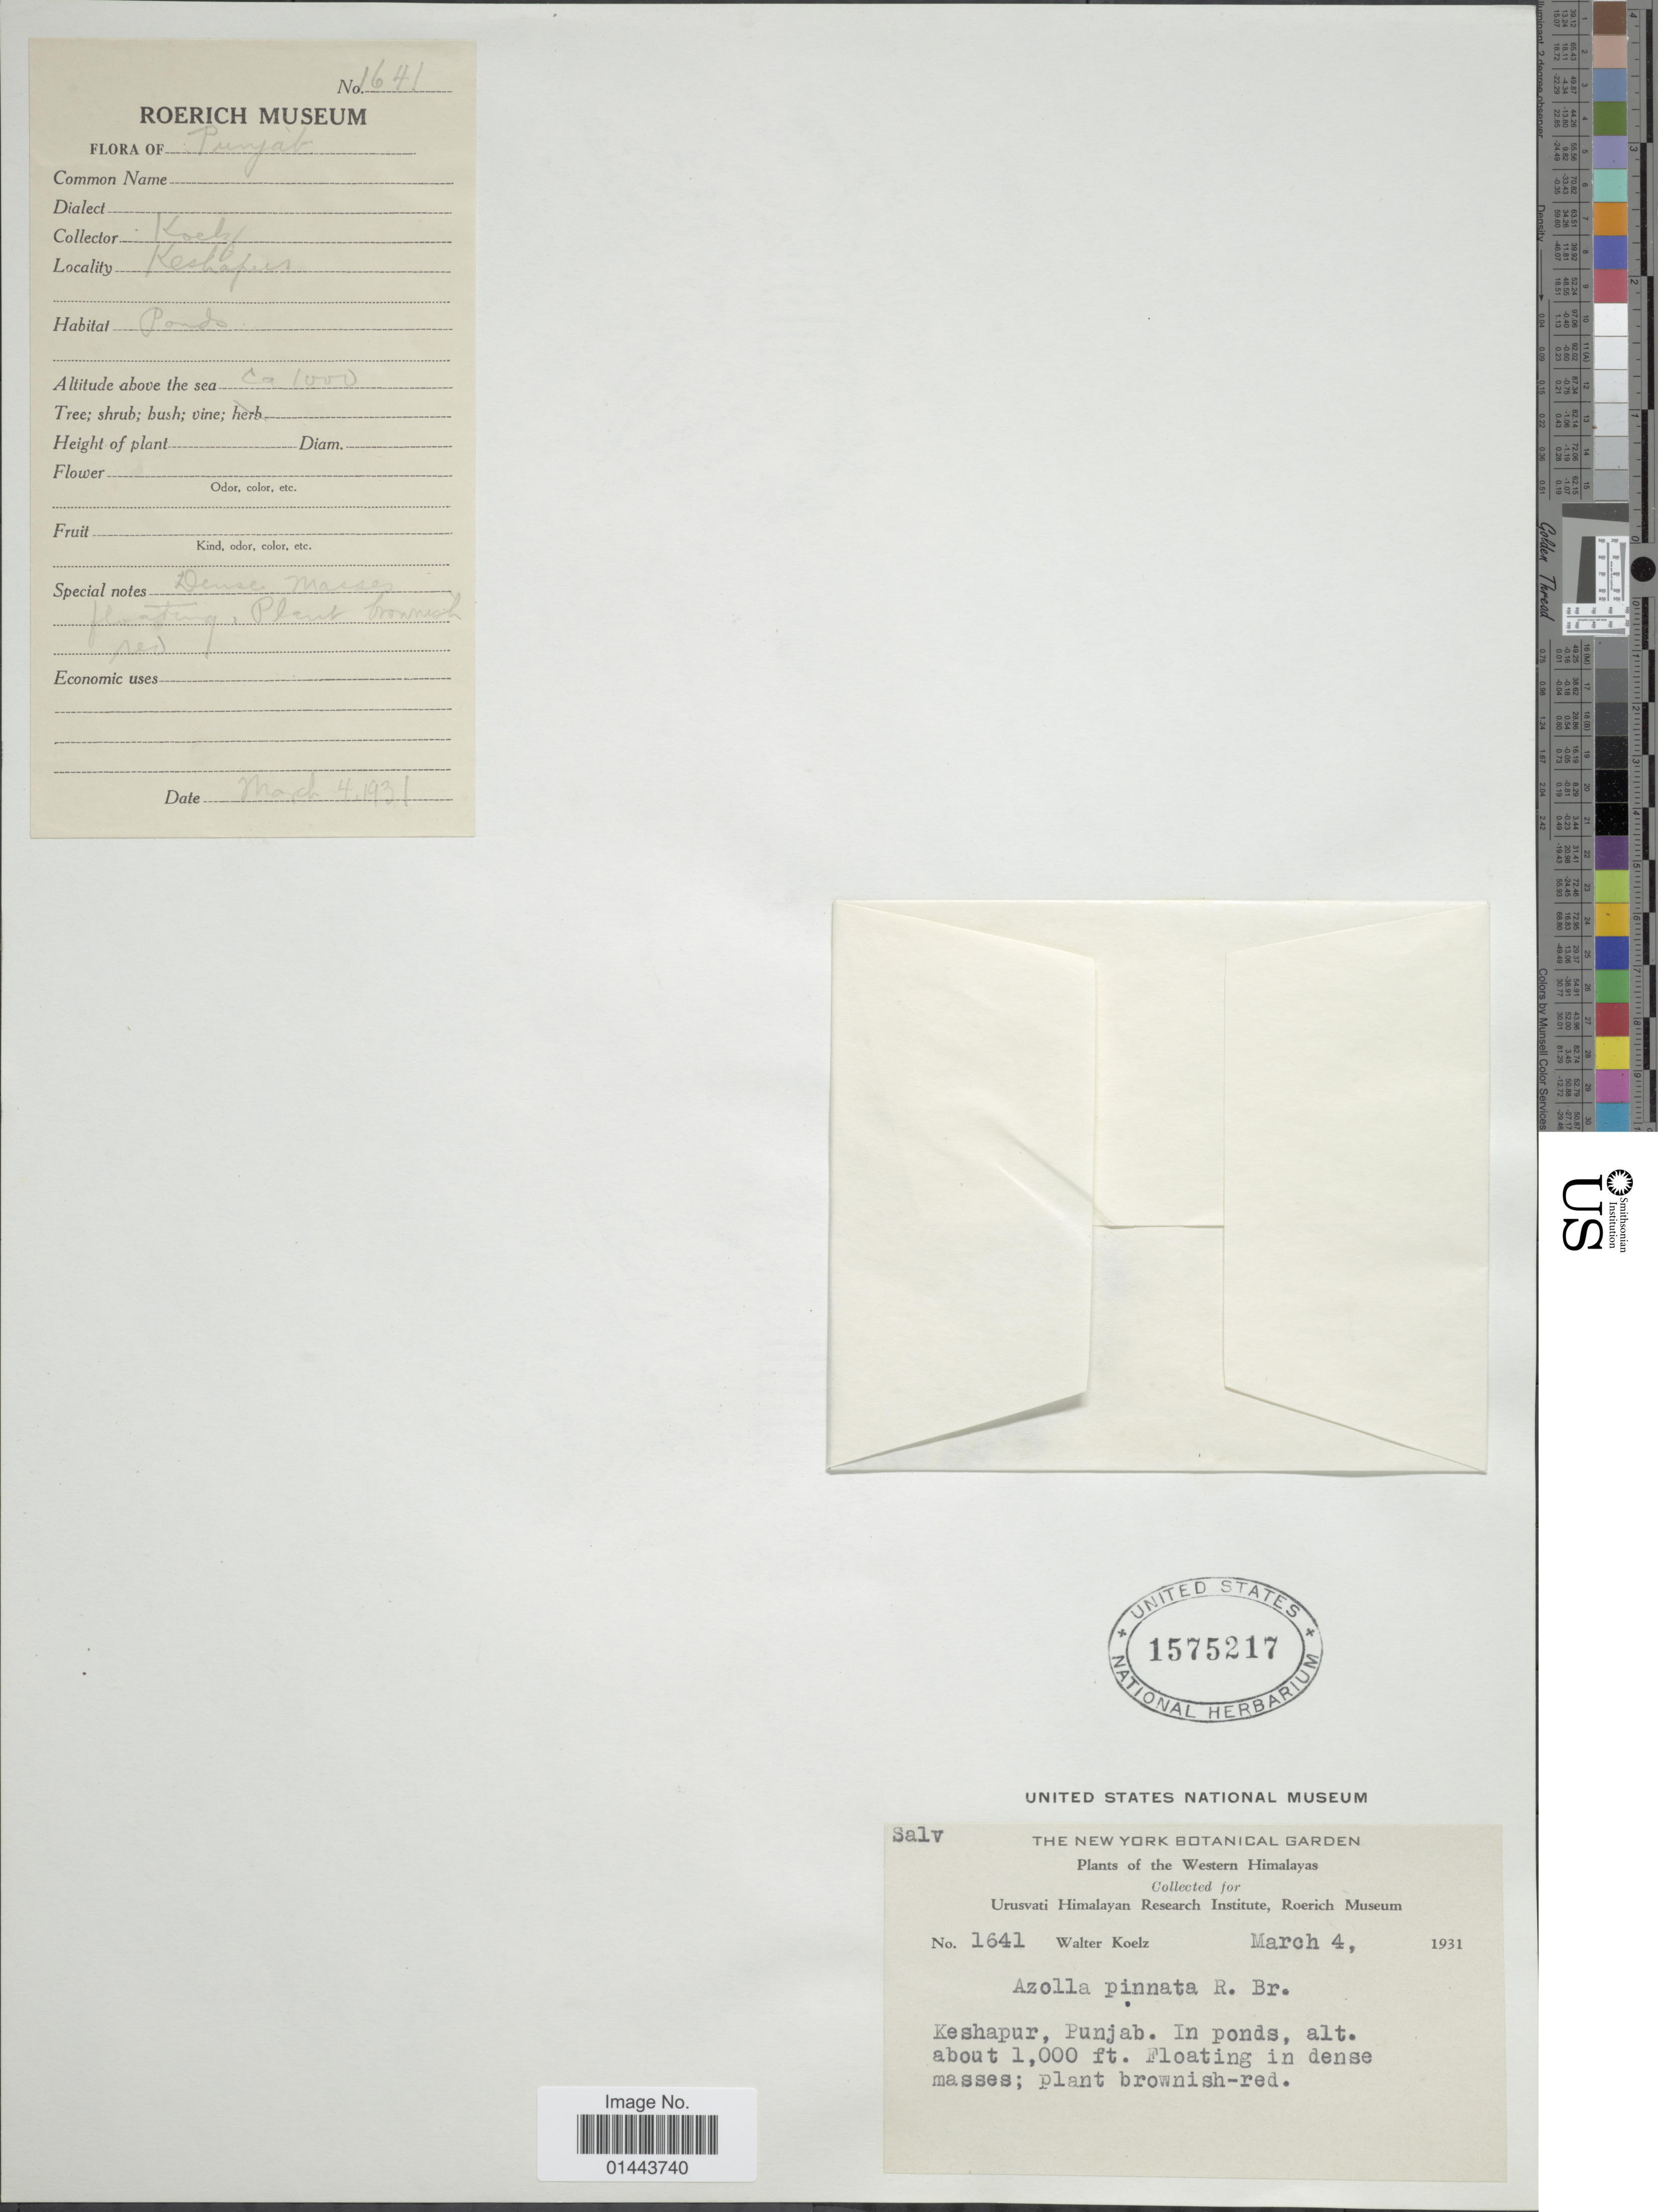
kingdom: Plantae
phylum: Tracheophyta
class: Polypodiopsida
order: Salviniales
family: Salviniaceae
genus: Azolla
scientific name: Azolla pinnata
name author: R. Br.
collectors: W. N. Koelz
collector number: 1641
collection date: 1931-03-04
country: India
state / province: Punjab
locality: Western Himalayas, Keshapur, Punjab, in ponds, floating in dense masses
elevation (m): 305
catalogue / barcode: US 1575217